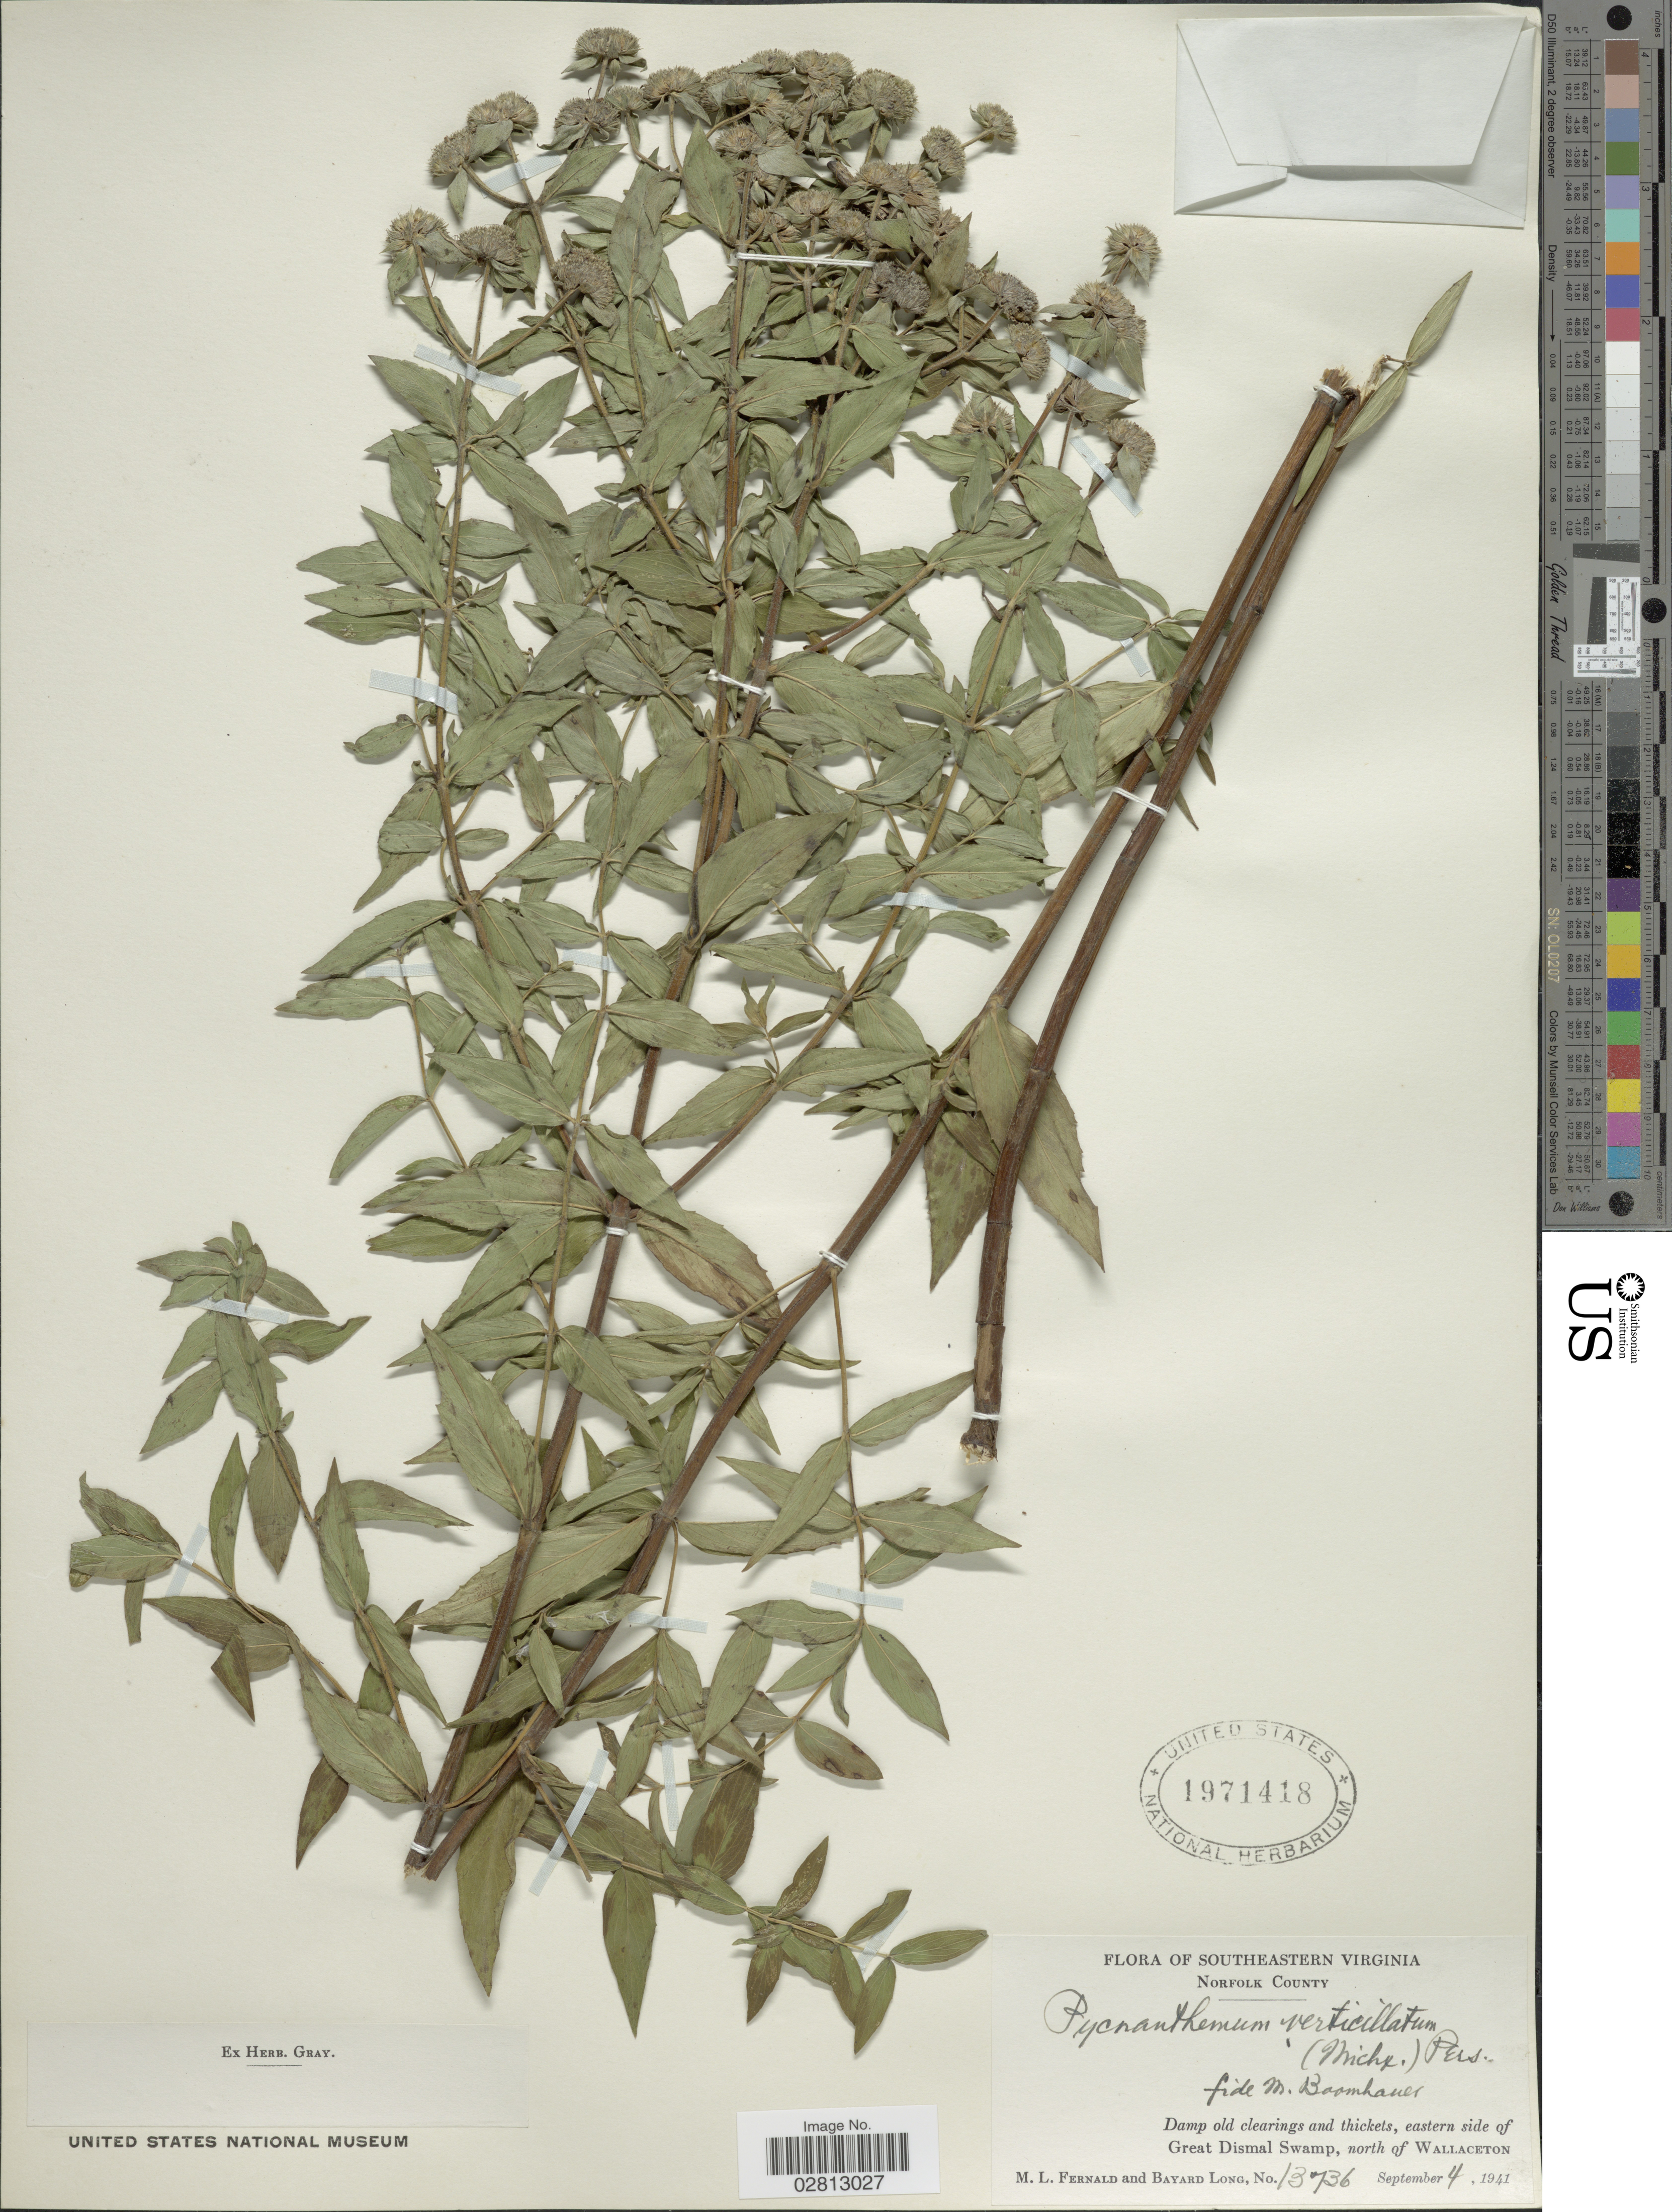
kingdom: Plantae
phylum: Tracheophyta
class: Magnoliopsida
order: Lamiales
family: Lamiaceae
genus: Pycnanthemum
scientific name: Pycnanthemum verticillatum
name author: (Michx.) Pers.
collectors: M. L. Fernald & B. Long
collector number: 13736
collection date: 1941-09-04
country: United States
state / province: Virginia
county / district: City of Norfolk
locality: Southeastern Virginia. Norfolk County. Damp old clearings and thickets, eastern side of Great Dismal Swamp, north of Wallaceton.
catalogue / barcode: US 1971418